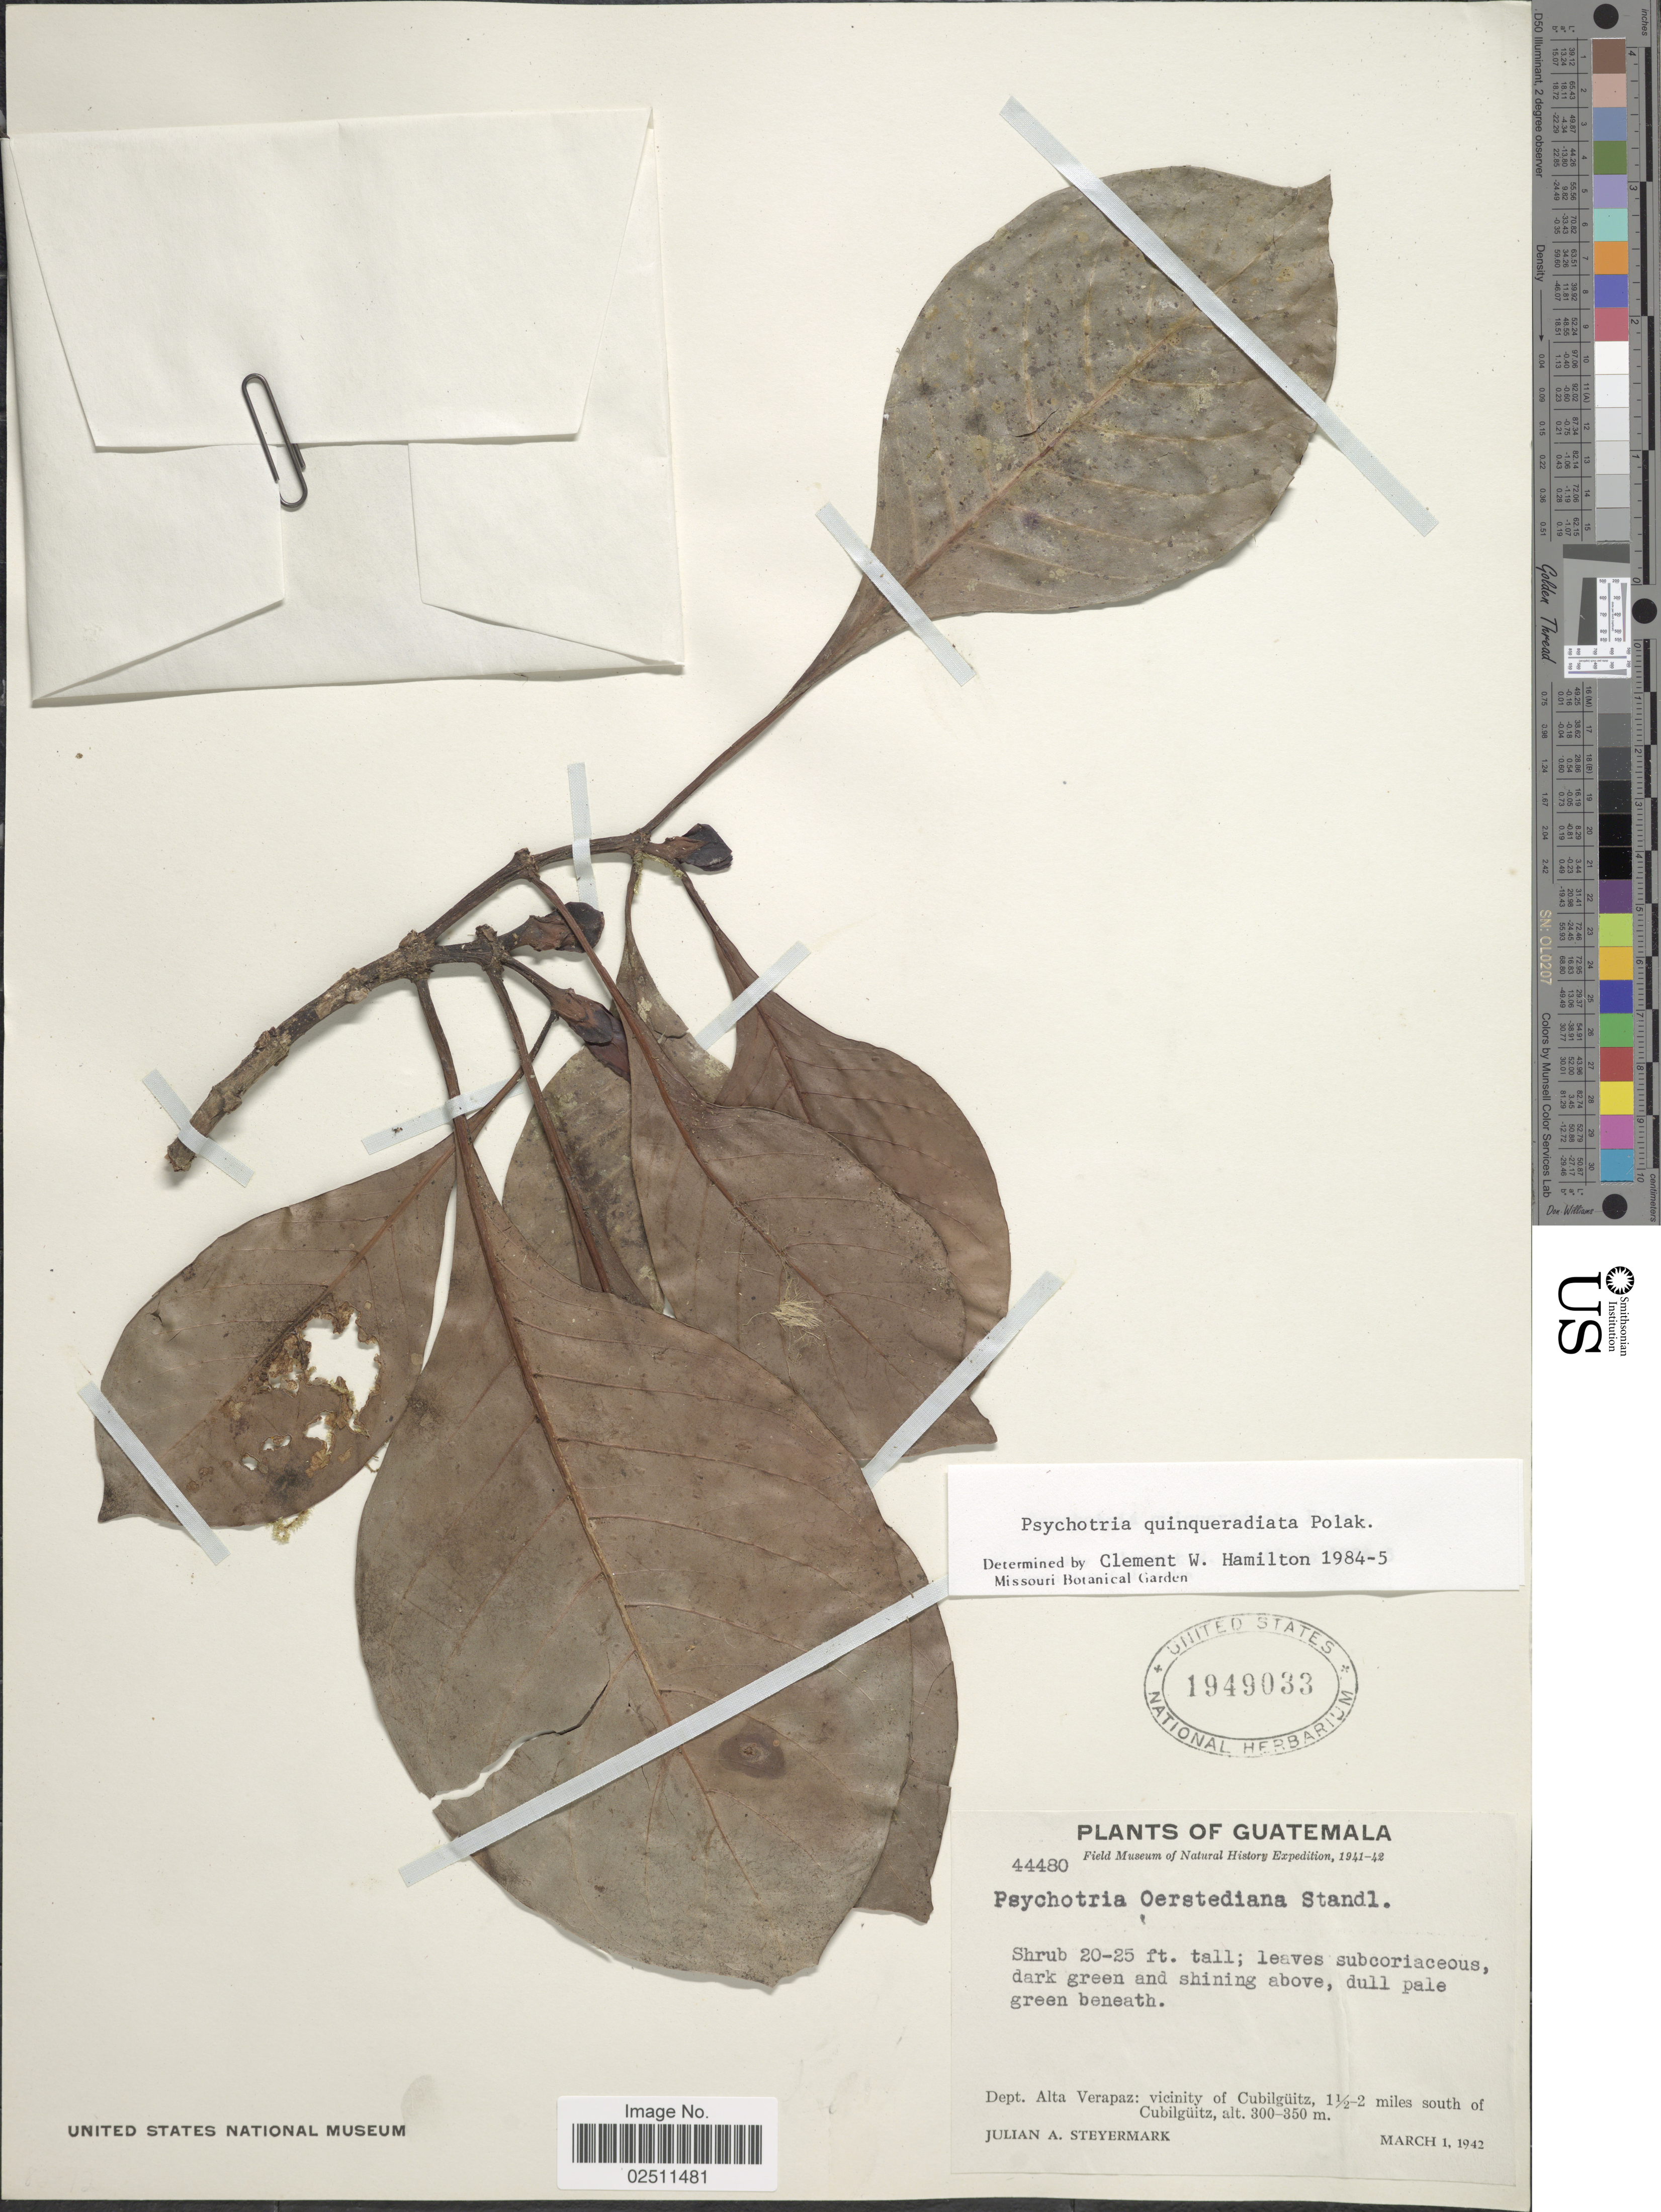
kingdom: Plantae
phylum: Tracheophyta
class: Magnoliopsida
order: Gentianales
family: Rubiaceae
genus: Psychotria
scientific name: Psychotria quinqueradiata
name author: Pol.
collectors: J. Steyermark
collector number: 44480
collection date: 1942-03-01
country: Guatemala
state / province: Alta Verapaz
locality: Dept. Alta Verapaz: vicinity of Cubilguitz, 1½ - 2 miles south of Cubilguitz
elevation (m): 300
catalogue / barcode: US 1949033